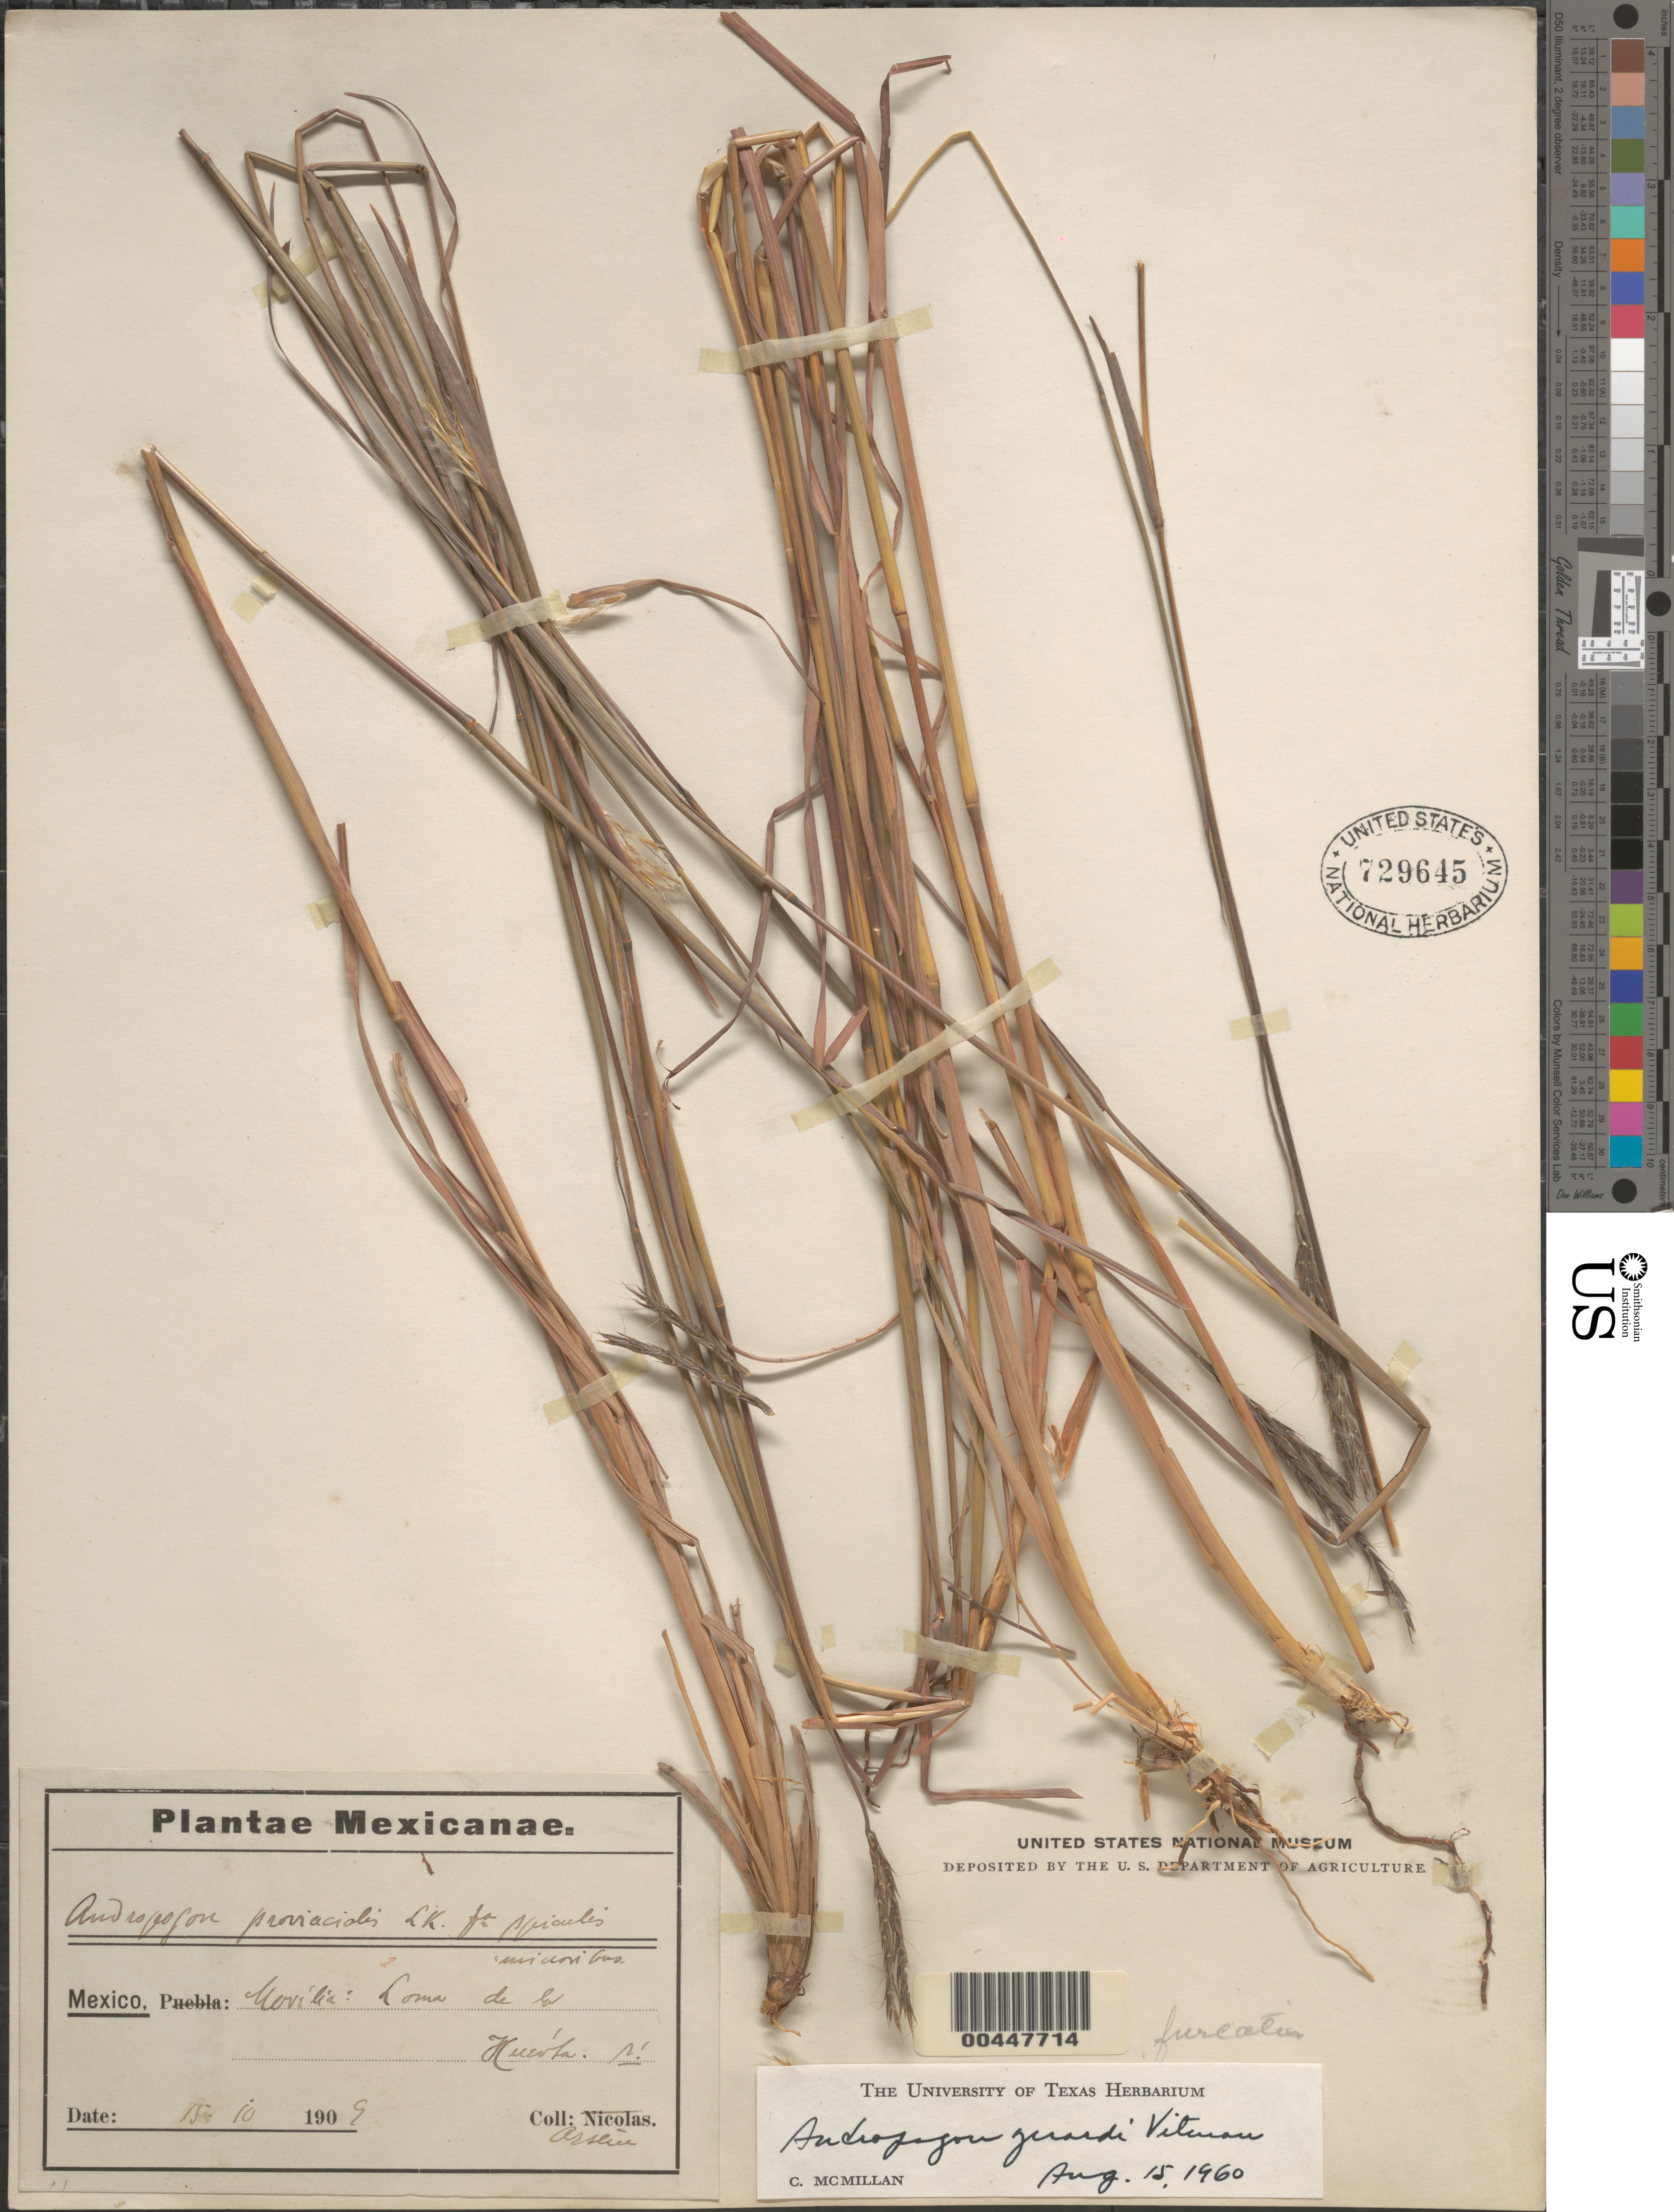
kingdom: Plantae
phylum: Tracheophyta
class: Liliopsida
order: Poales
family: Poaceae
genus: Andropogon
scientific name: Andropogon gerardii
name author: Vitman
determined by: McMillan, C.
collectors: -- Arsène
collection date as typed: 15 Oct 1909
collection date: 1909-10-15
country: Mexico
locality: Morelia, Loma de la Huerta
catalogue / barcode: US 729645